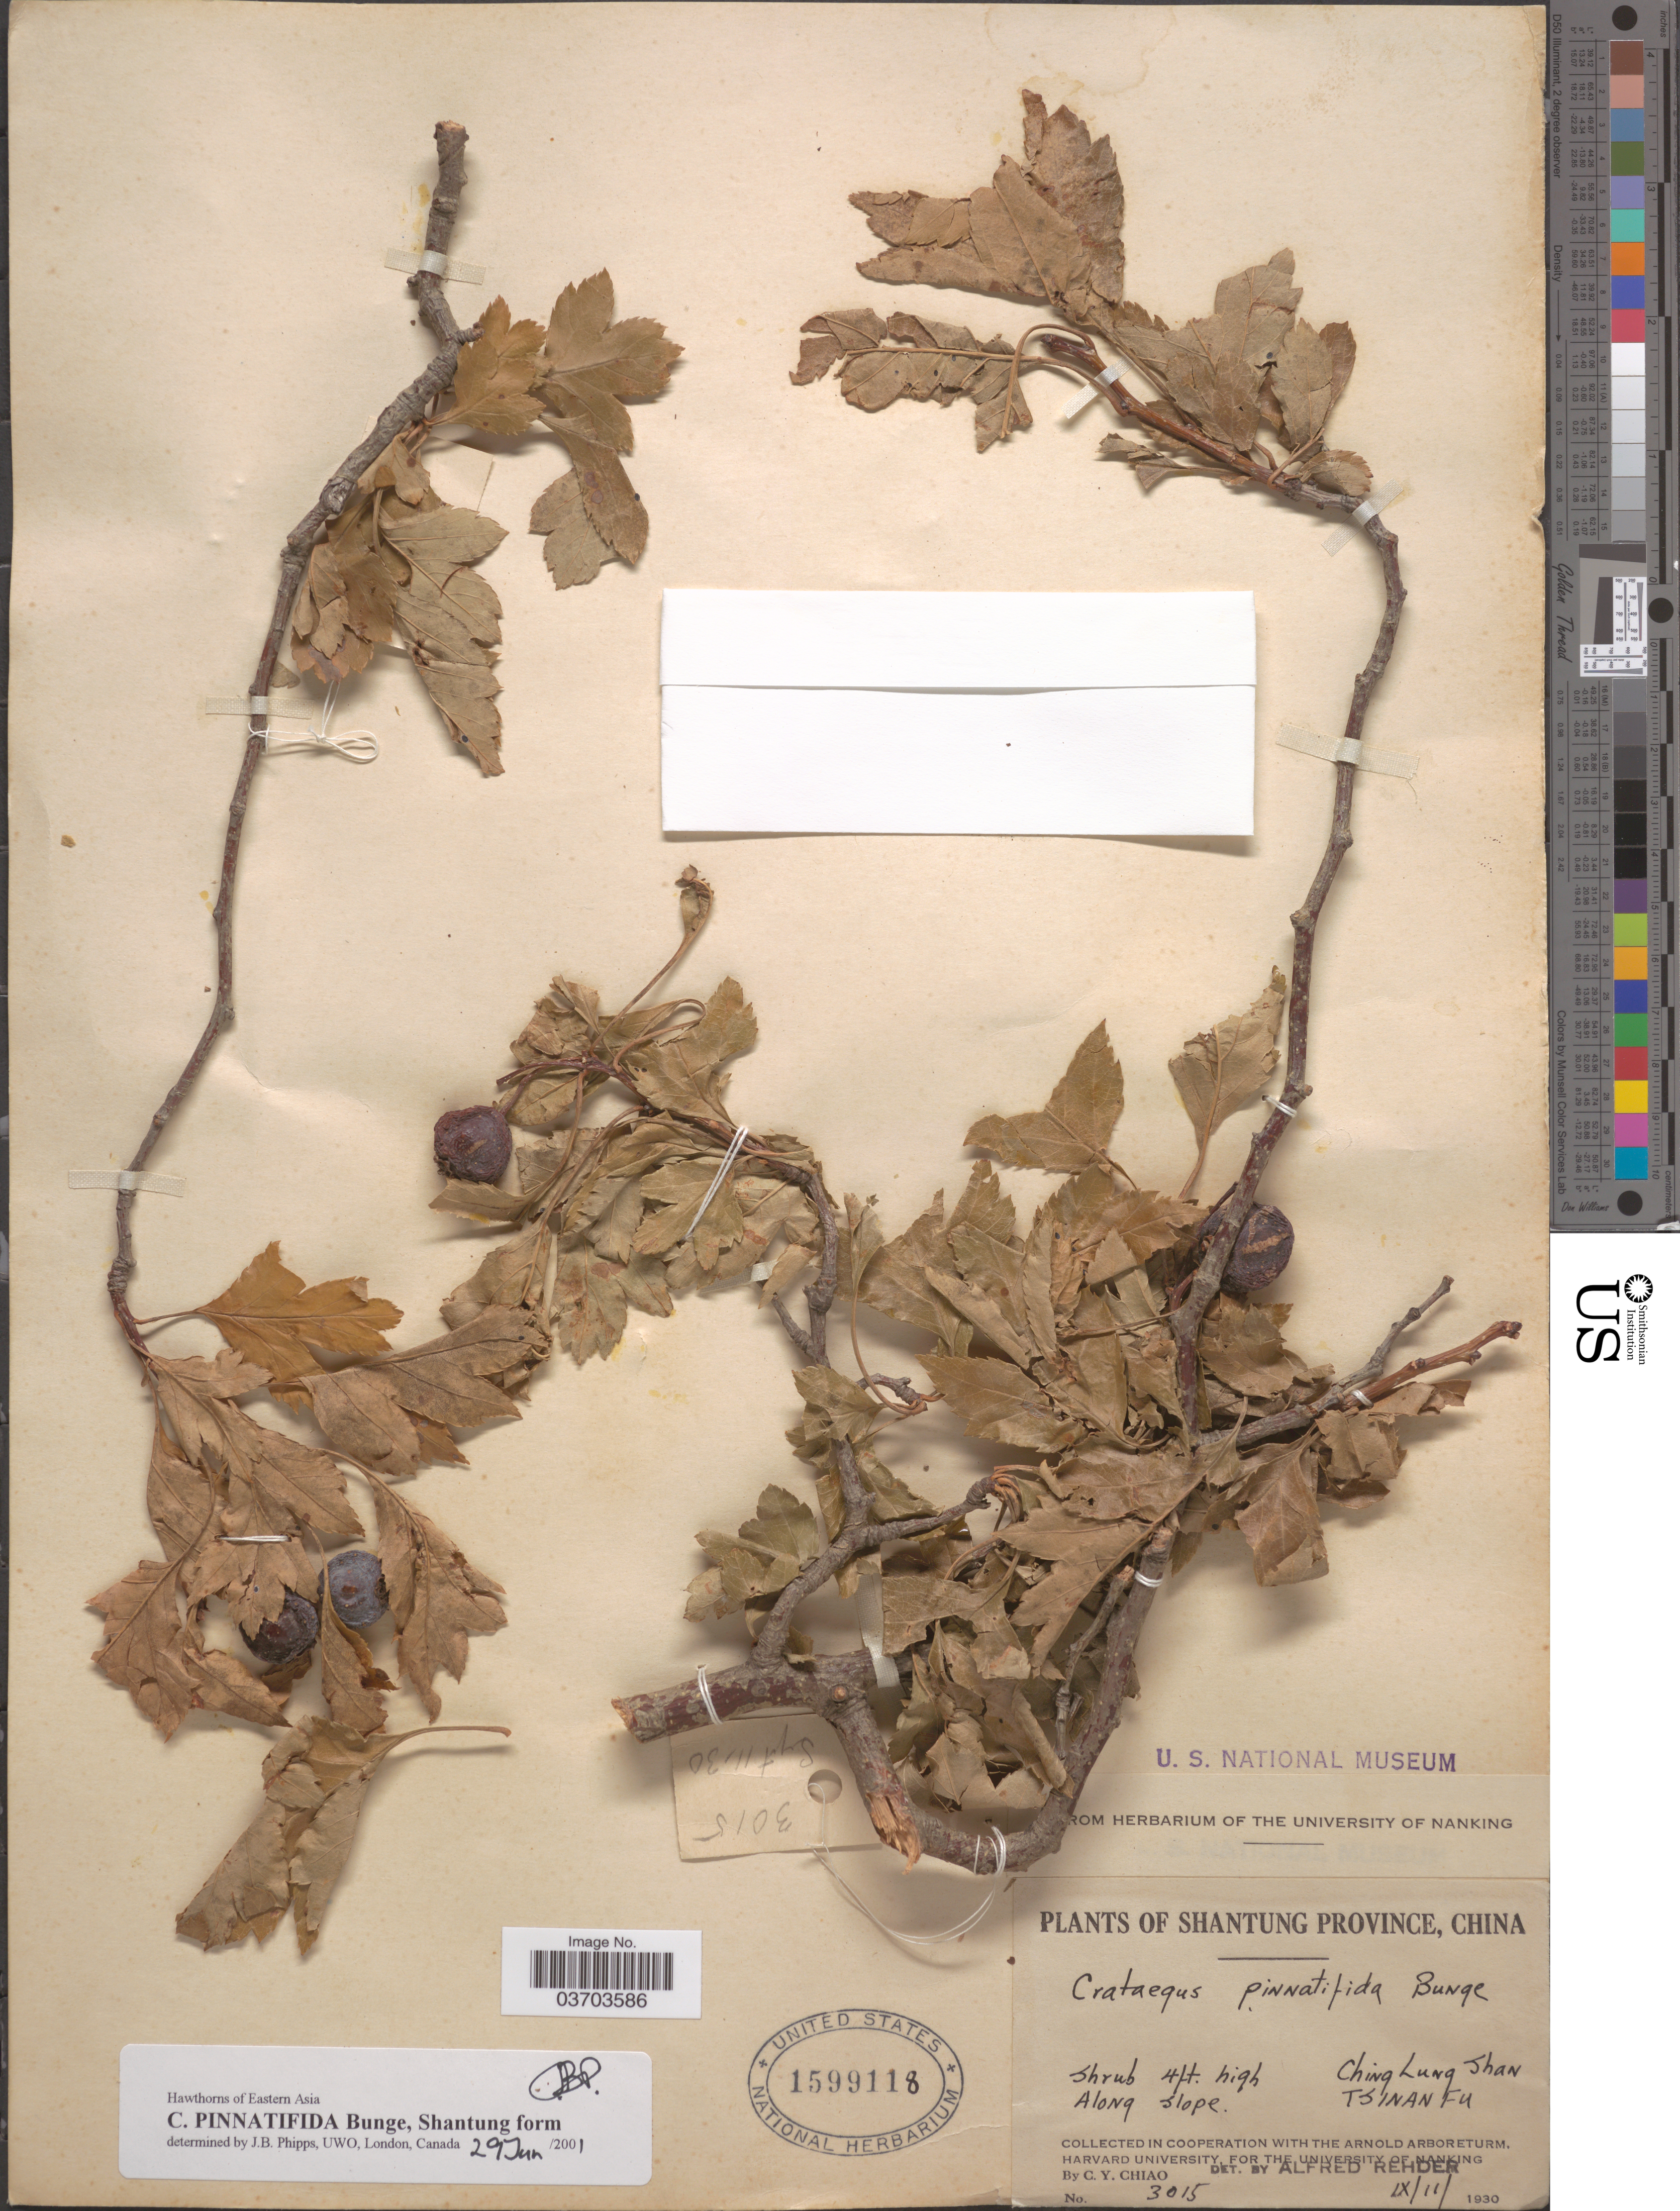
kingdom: Plantae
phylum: Tracheophyta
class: Magnoliopsida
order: Rosales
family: Rosaceae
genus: Crataegus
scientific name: Crataegus pinnatifida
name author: Bunge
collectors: C. Y. Chiao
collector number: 3015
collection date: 1930-09-11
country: China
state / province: Shandong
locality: Shantung Province. Ching Lung Shan. Tsinan Fu.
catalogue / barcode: US 1599118